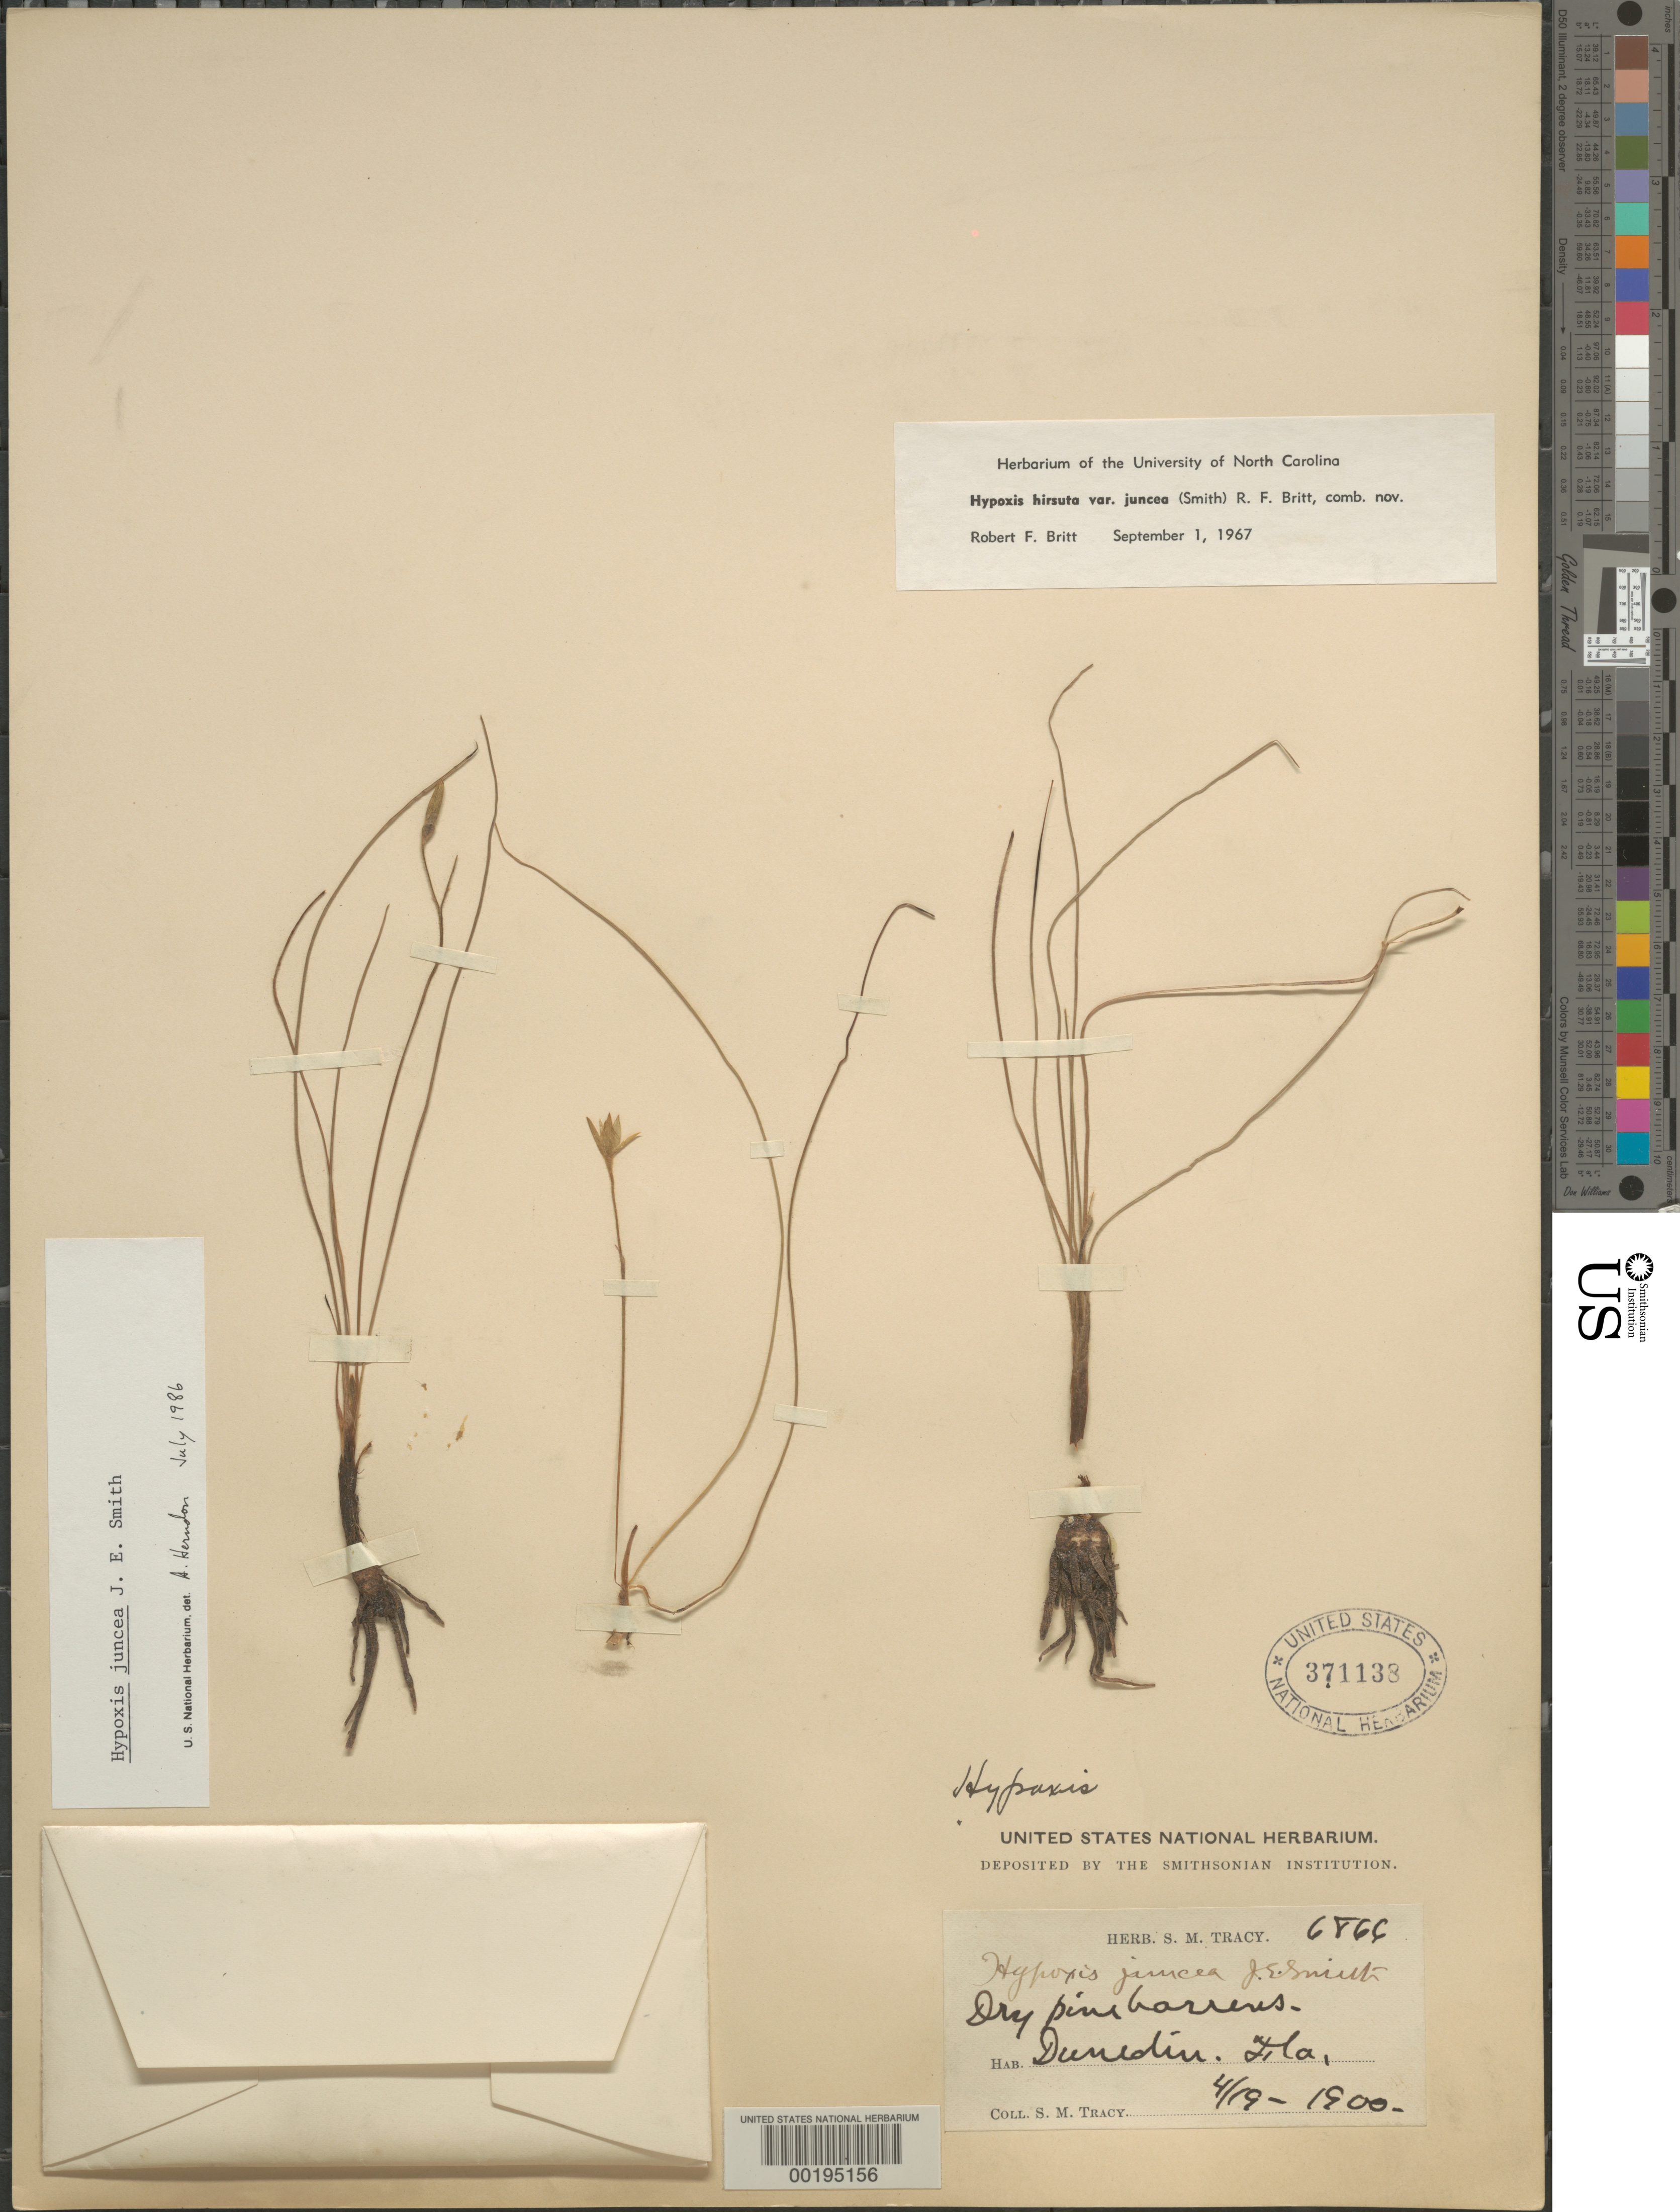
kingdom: Plantae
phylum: Tracheophyta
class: Liliopsida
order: Asparagales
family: Hypoxidaceae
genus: Hypoxis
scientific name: Hypoxis juncea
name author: Small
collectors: S. M. Tracy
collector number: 6866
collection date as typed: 19 Apr 1900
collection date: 1900-04-19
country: United States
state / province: Florida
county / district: Pinellas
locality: Dunedin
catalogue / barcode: US 371138